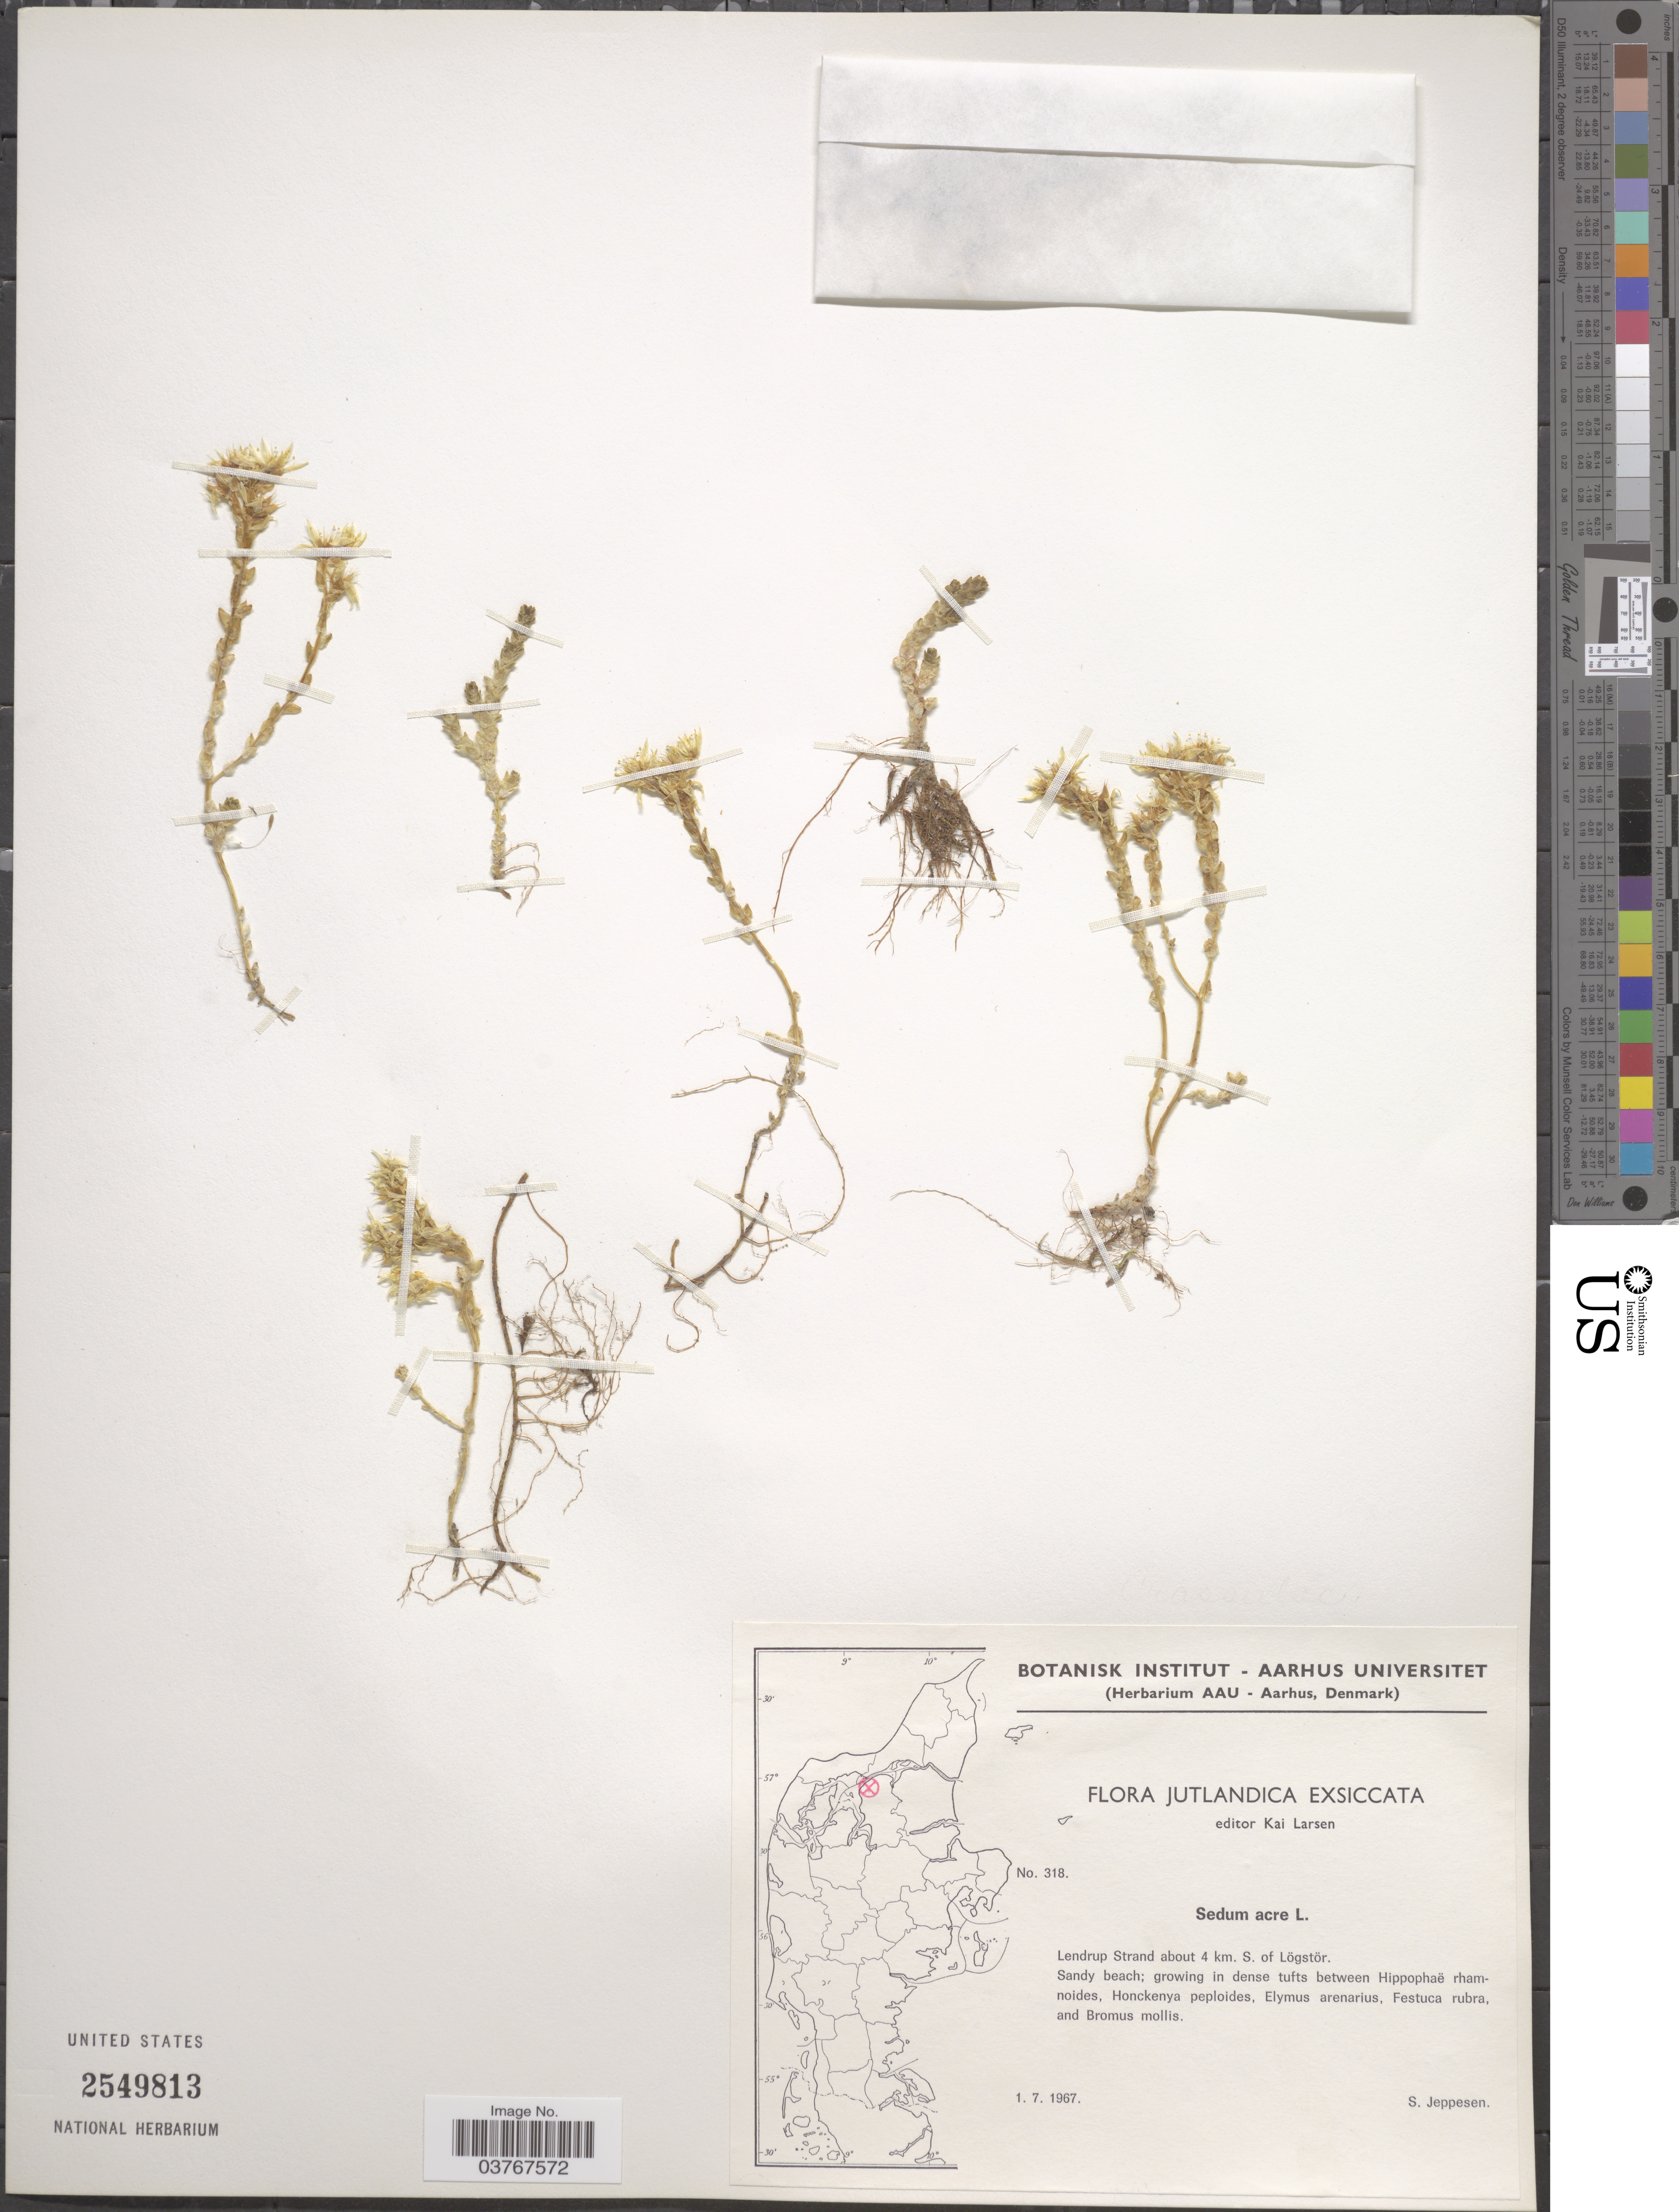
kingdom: Plantae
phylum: Tracheophyta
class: Magnoliopsida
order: Saxifragales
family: Crassulaceae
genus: Sedum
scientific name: Sedum acre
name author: L.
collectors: S. Jeppesen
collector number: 318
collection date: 1967-07-01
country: Denmark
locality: Jutlandica. Lendrup Strand about 4 km. of Lögstör. Sandy beach.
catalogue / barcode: US 2549813